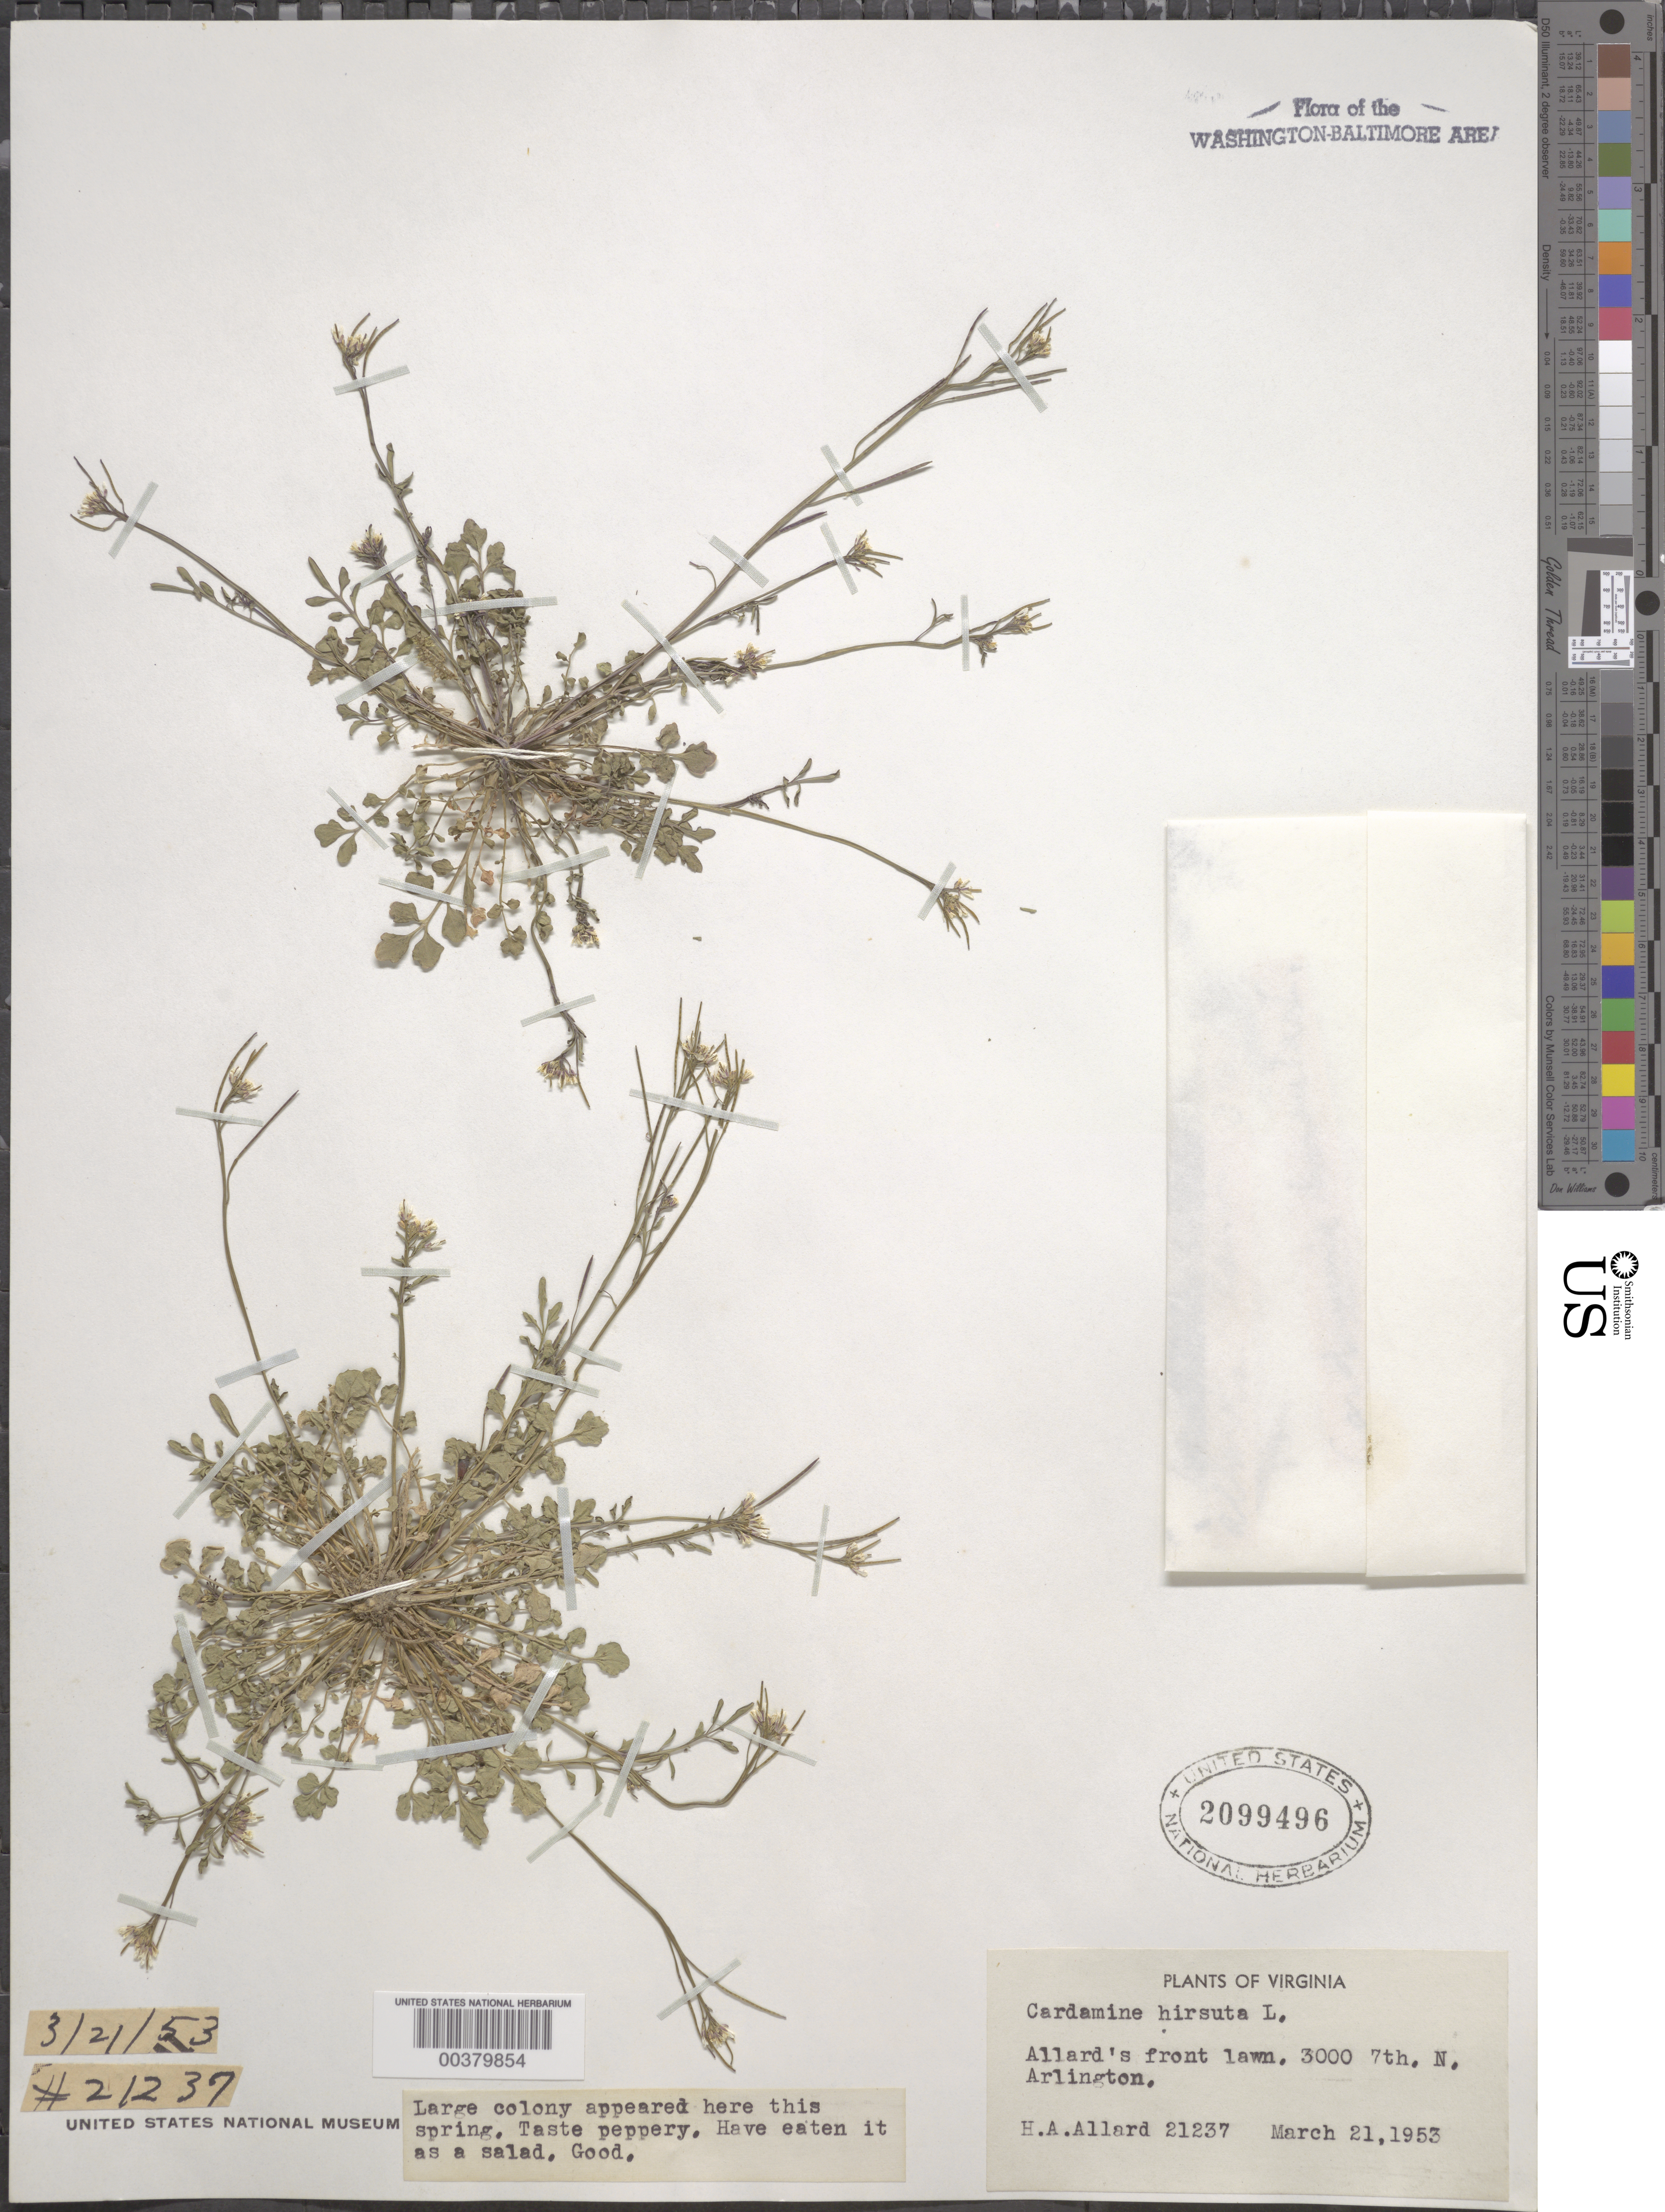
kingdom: Plantae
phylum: Tracheophyta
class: Magnoliopsida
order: Brassicales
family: Brassicaceae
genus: Cardamine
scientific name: Cardamine hirsuta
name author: L.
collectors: H. A. Allard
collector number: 21237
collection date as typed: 21 Mar 1953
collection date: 1953-03-21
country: United States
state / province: Virginia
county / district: Arlington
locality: Arlington, Allards Yard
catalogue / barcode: US 2099496